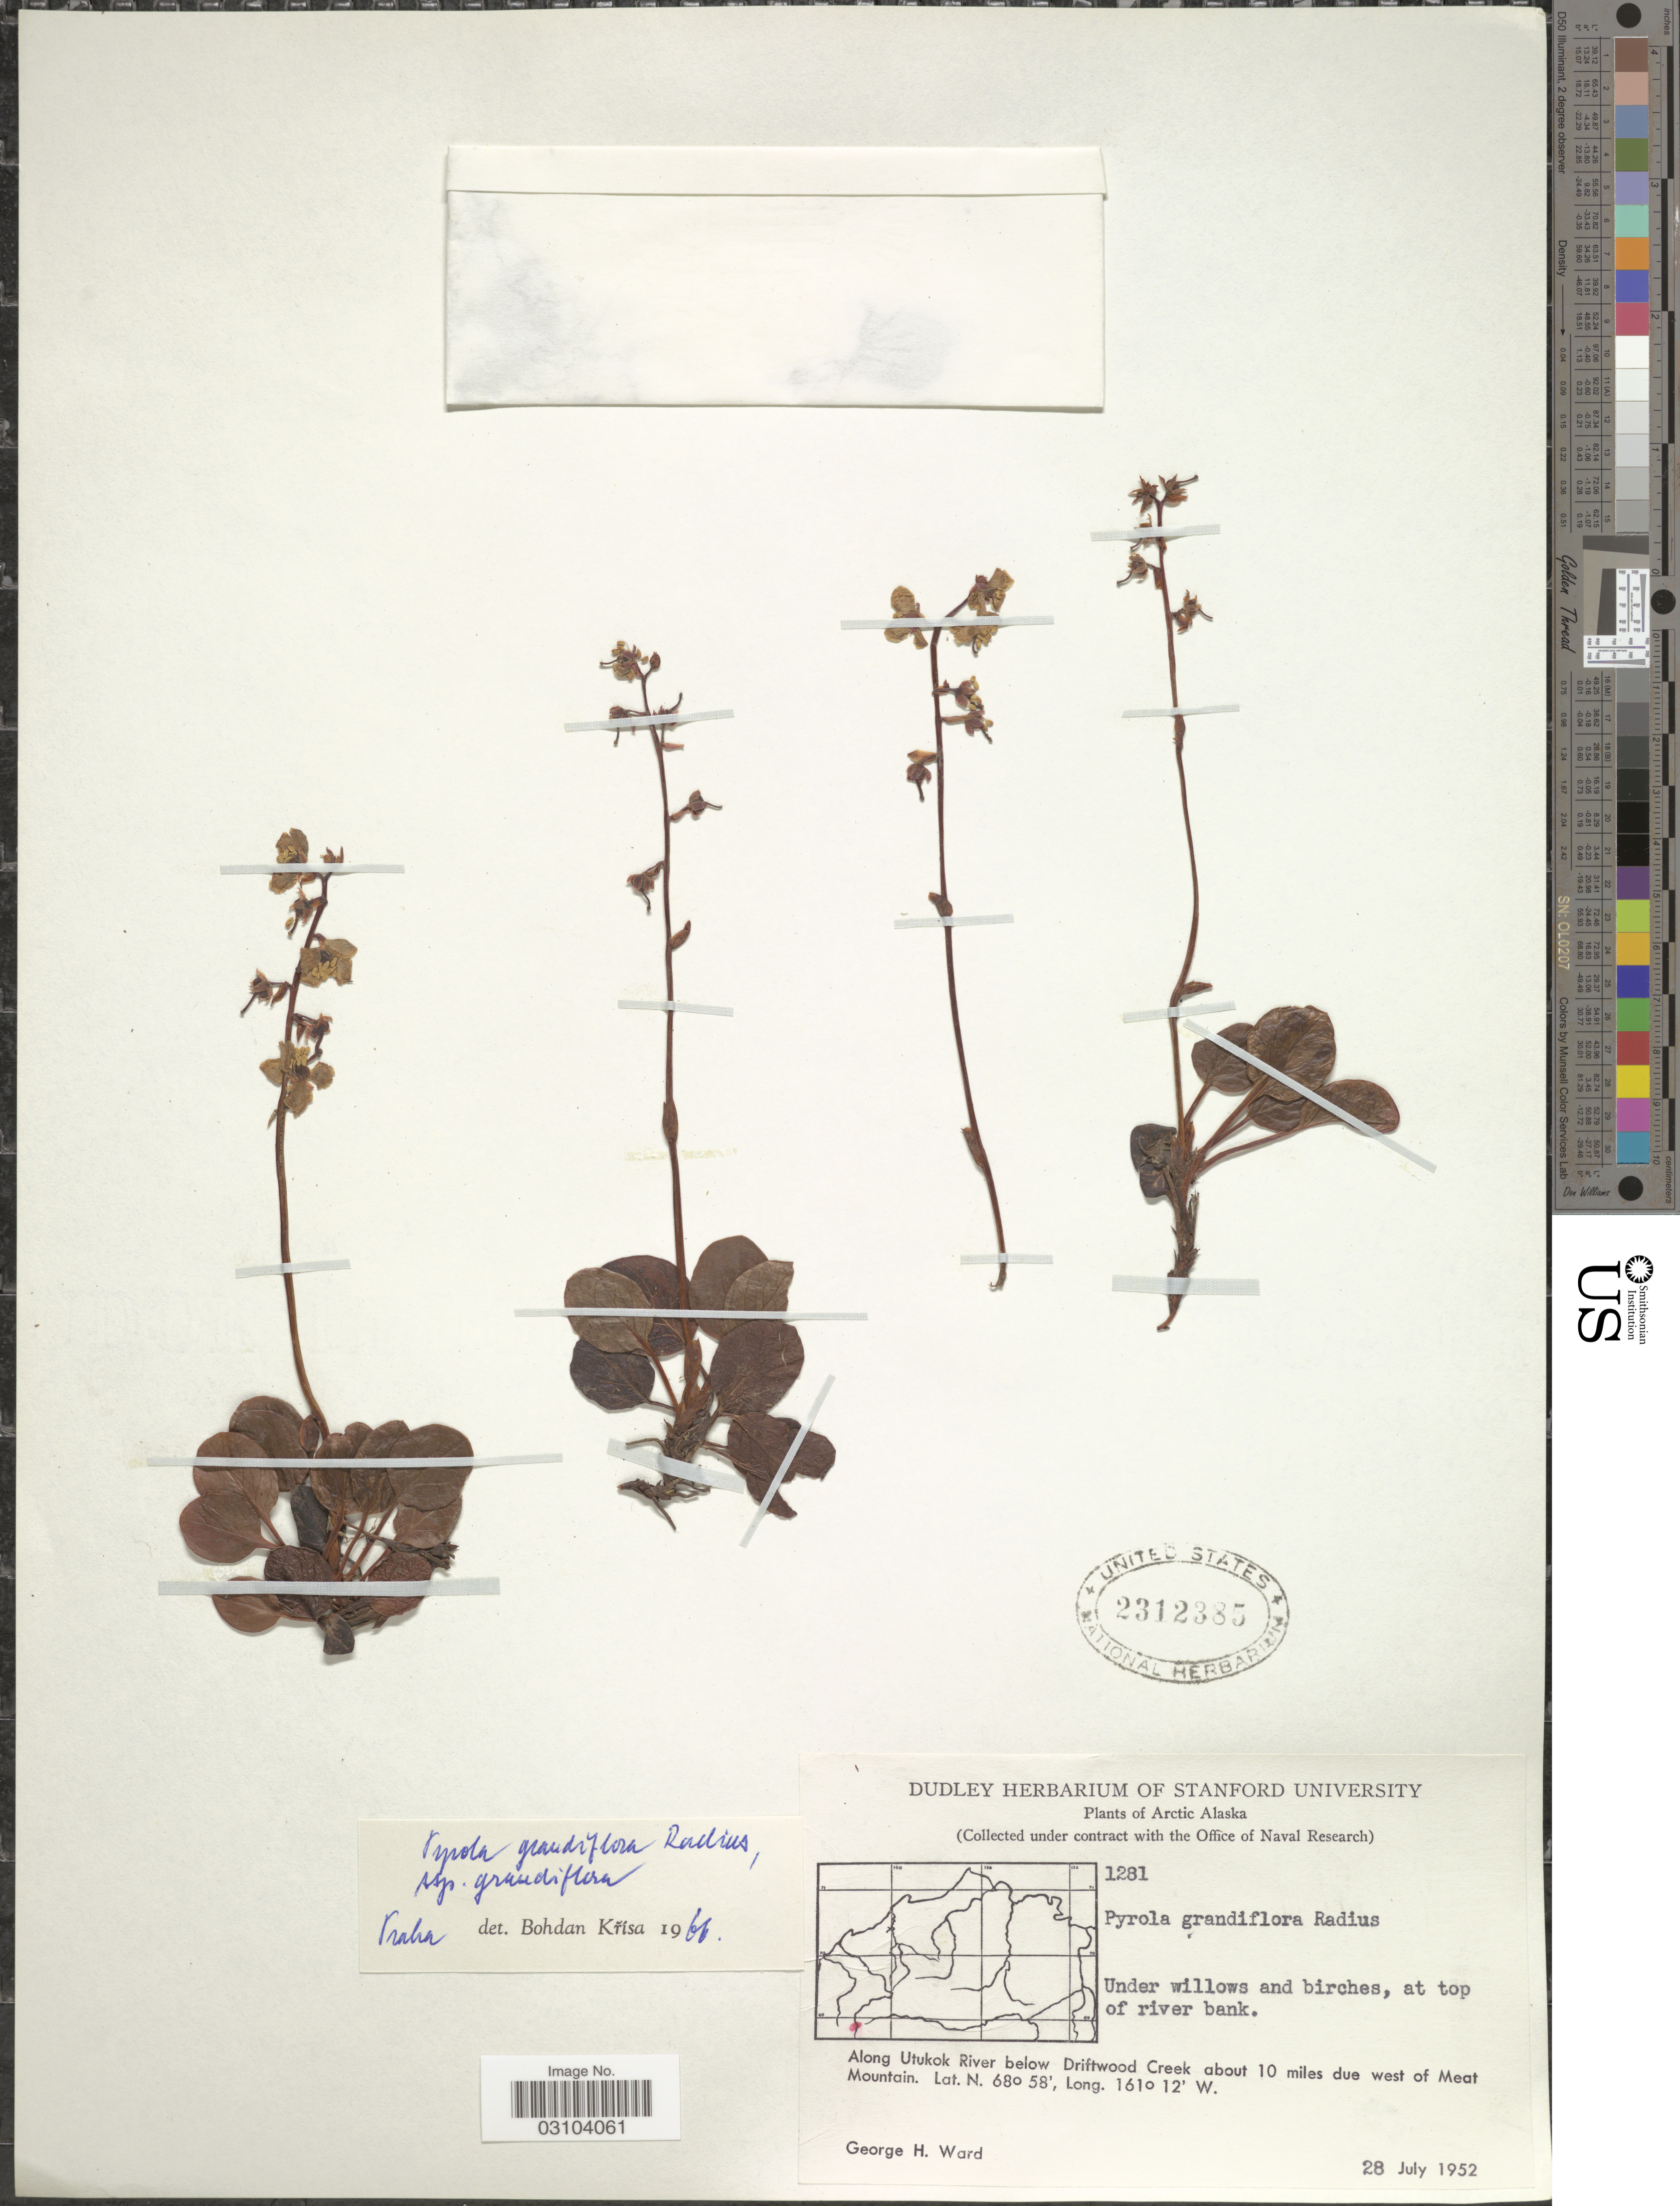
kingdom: Plantae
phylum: Tracheophyta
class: Magnoliopsida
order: Ericales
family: Ericaceae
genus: Pyrola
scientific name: Pyrola grandiflora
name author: Radius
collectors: G. H. Ward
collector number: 1281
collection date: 1952-07-28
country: United States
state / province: Alaska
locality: Arctic Alaska. Along Utukok River below, Driftwood Creek about 10 miles due west of Meat Mountain.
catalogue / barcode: US 2312385